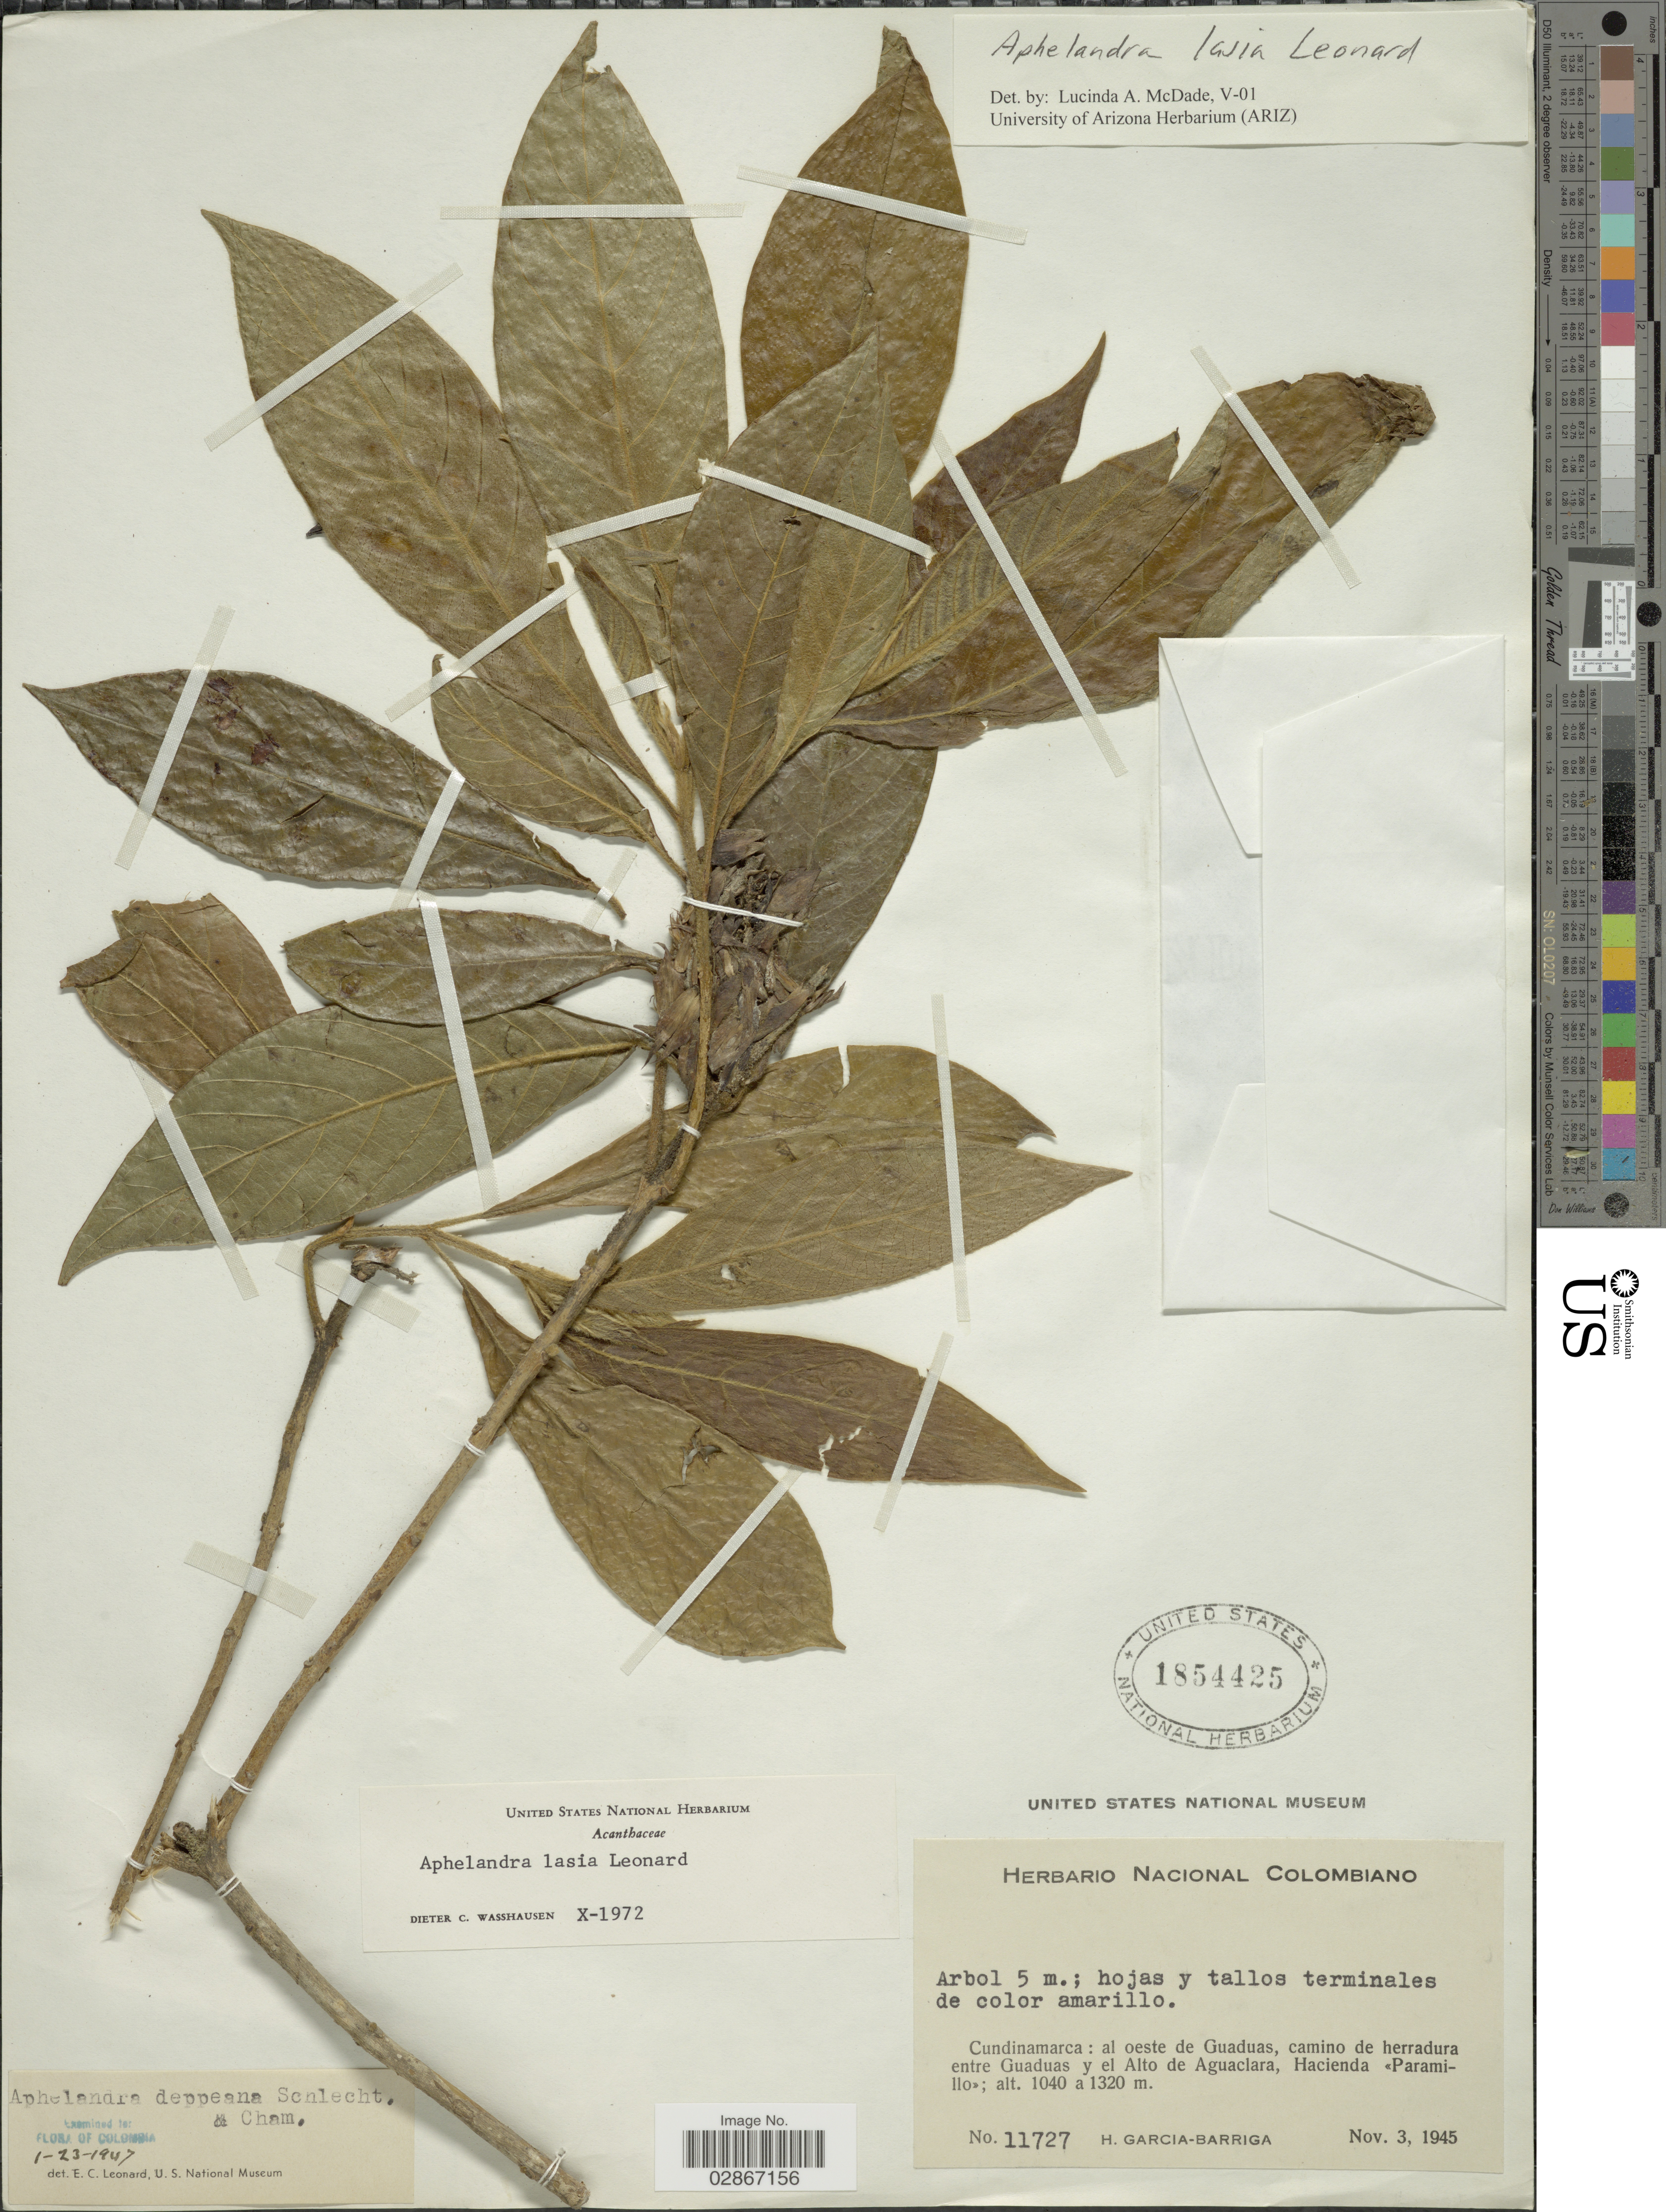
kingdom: Plantae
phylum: Tracheophyta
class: Magnoliopsida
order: Lamiales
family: Acanthaceae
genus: Aphelandra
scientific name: Aphelandra lasia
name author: Leonard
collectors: H. García Barriga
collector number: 11727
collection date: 1945-11-03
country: Colombia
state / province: Cundinamarca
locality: Al oeste de Guaduas, camino de herradura entre Guaduas y el Alto de Aguaclara, Hacienda Paramillo.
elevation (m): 1040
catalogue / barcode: US 1854425